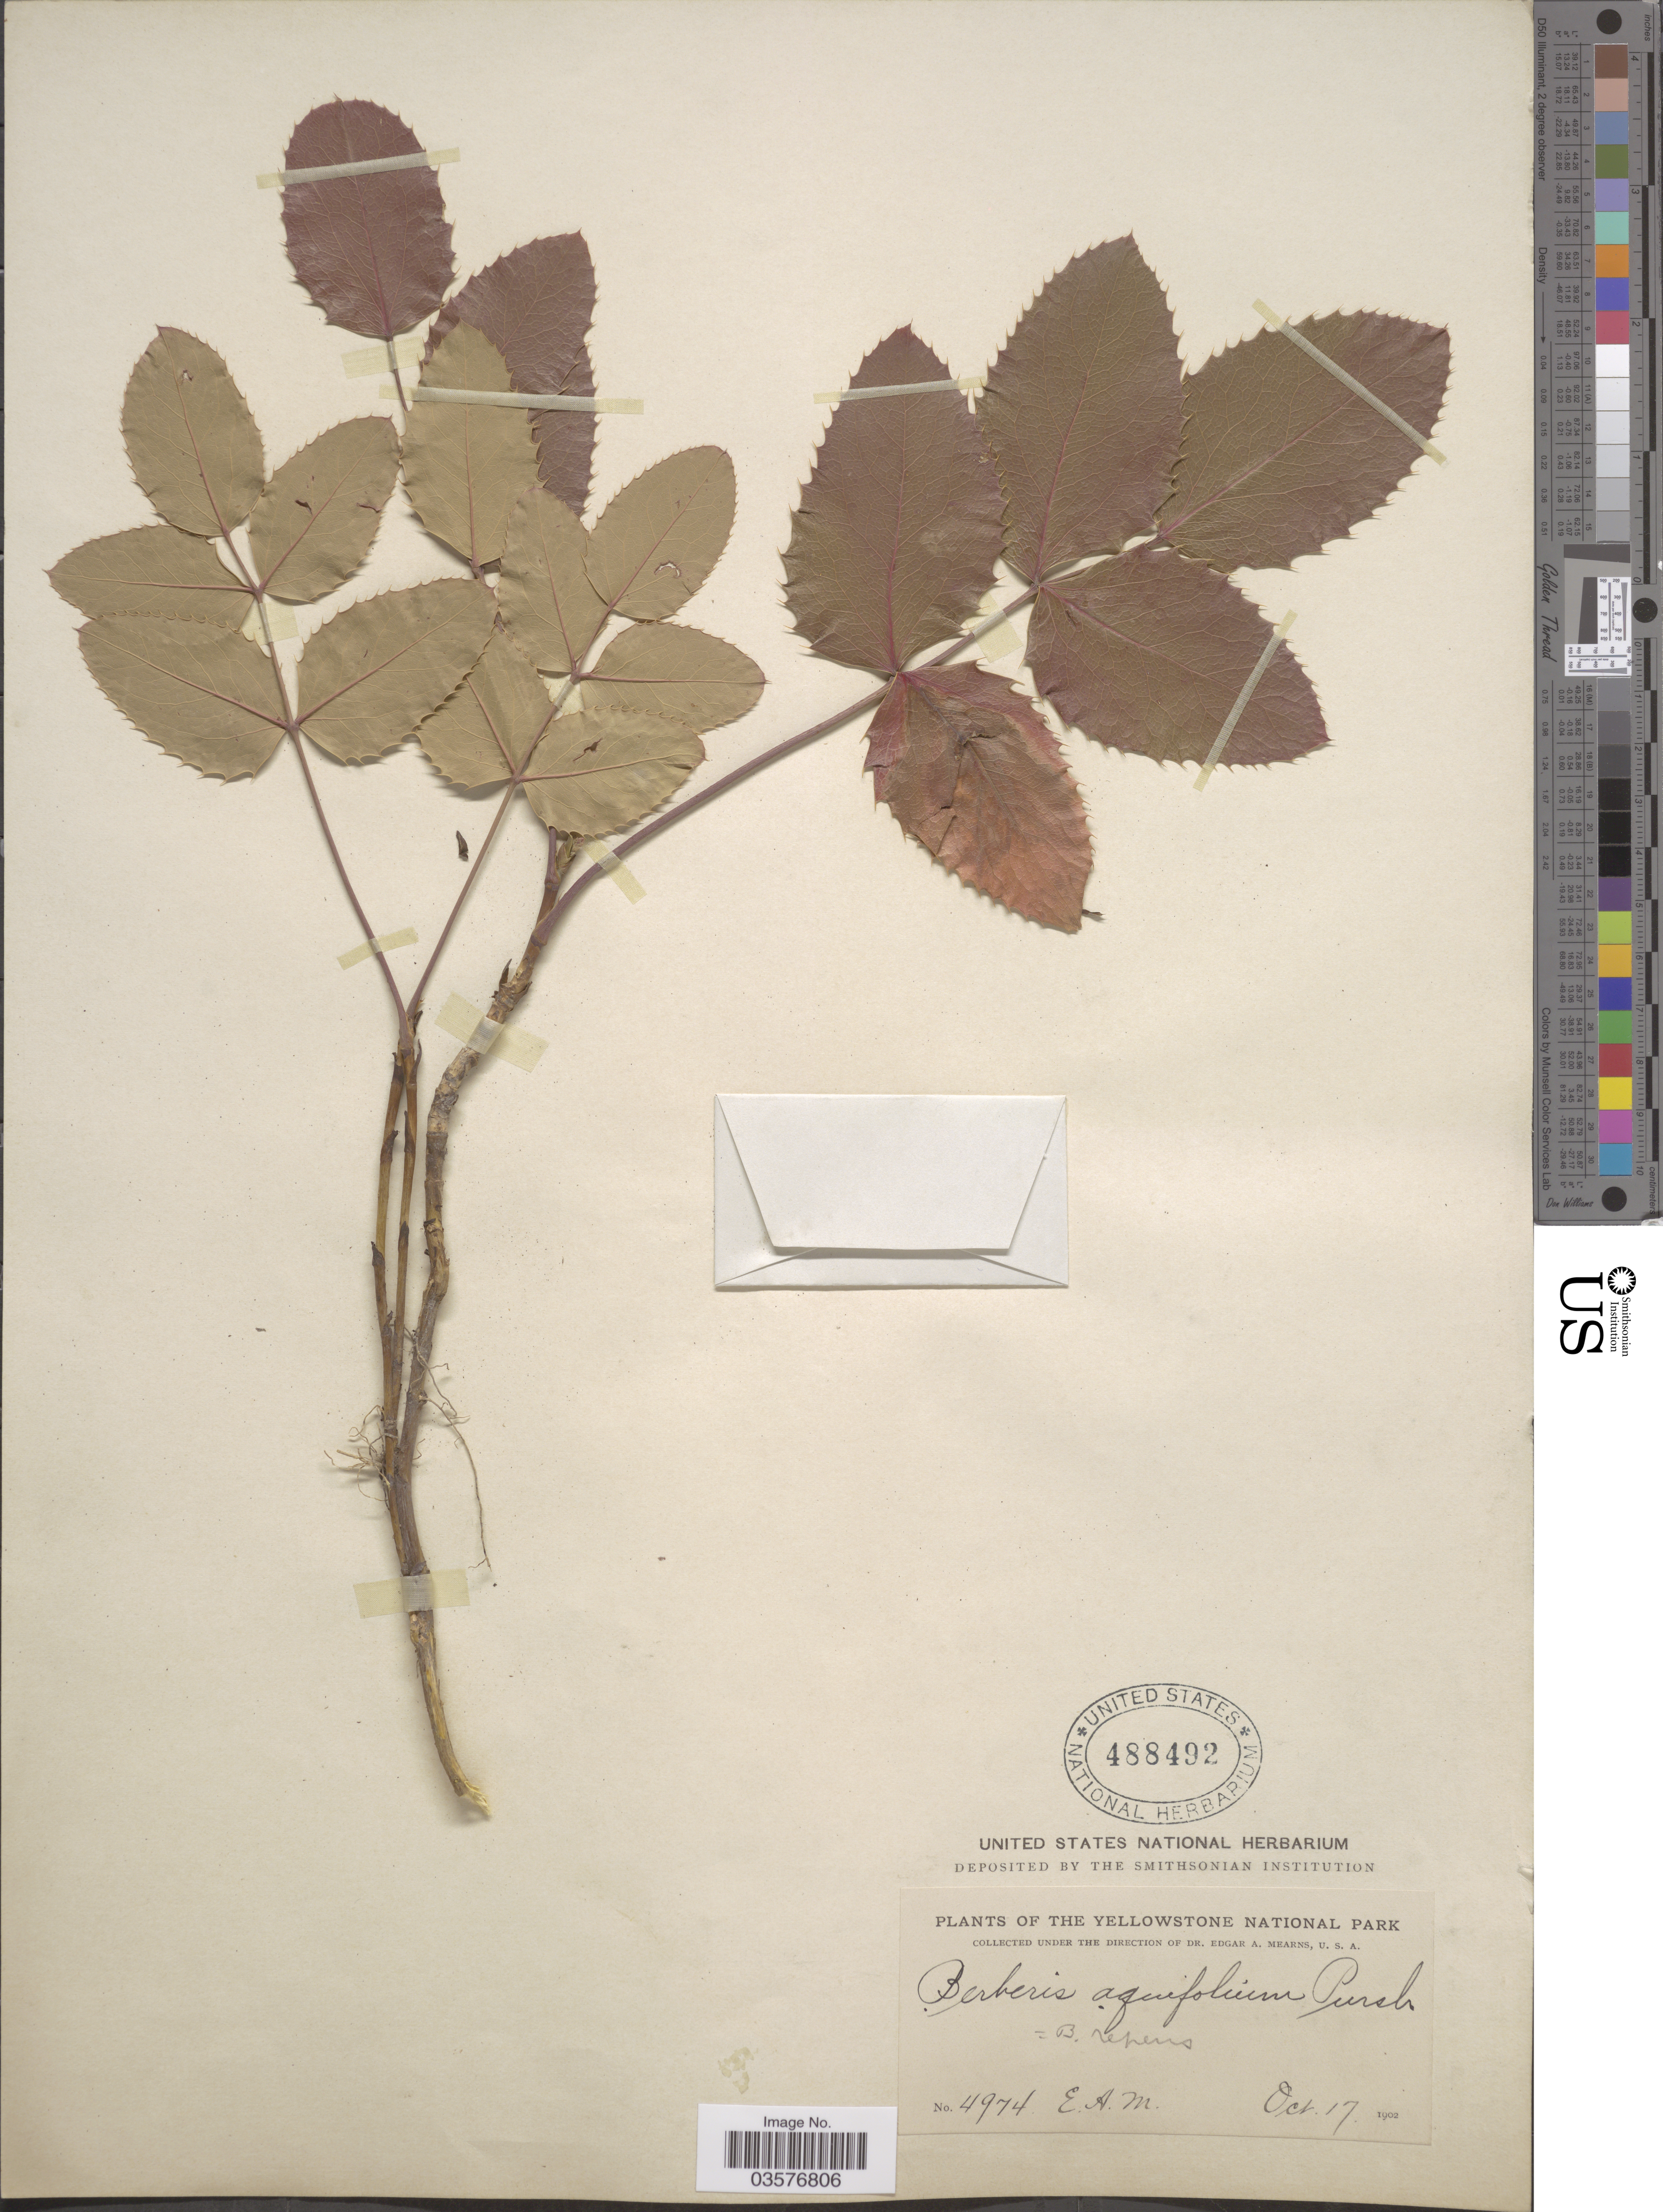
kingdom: Plantae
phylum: Tracheophyta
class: Magnoliopsida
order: Ranunculales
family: Berberidaceae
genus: Mahonia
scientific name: Mahonia repens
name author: (Lindl.) G. Don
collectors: E. A. Mearns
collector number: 4974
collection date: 1902-10-17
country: United States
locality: The Yellowstone National Park.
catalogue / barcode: US 488492